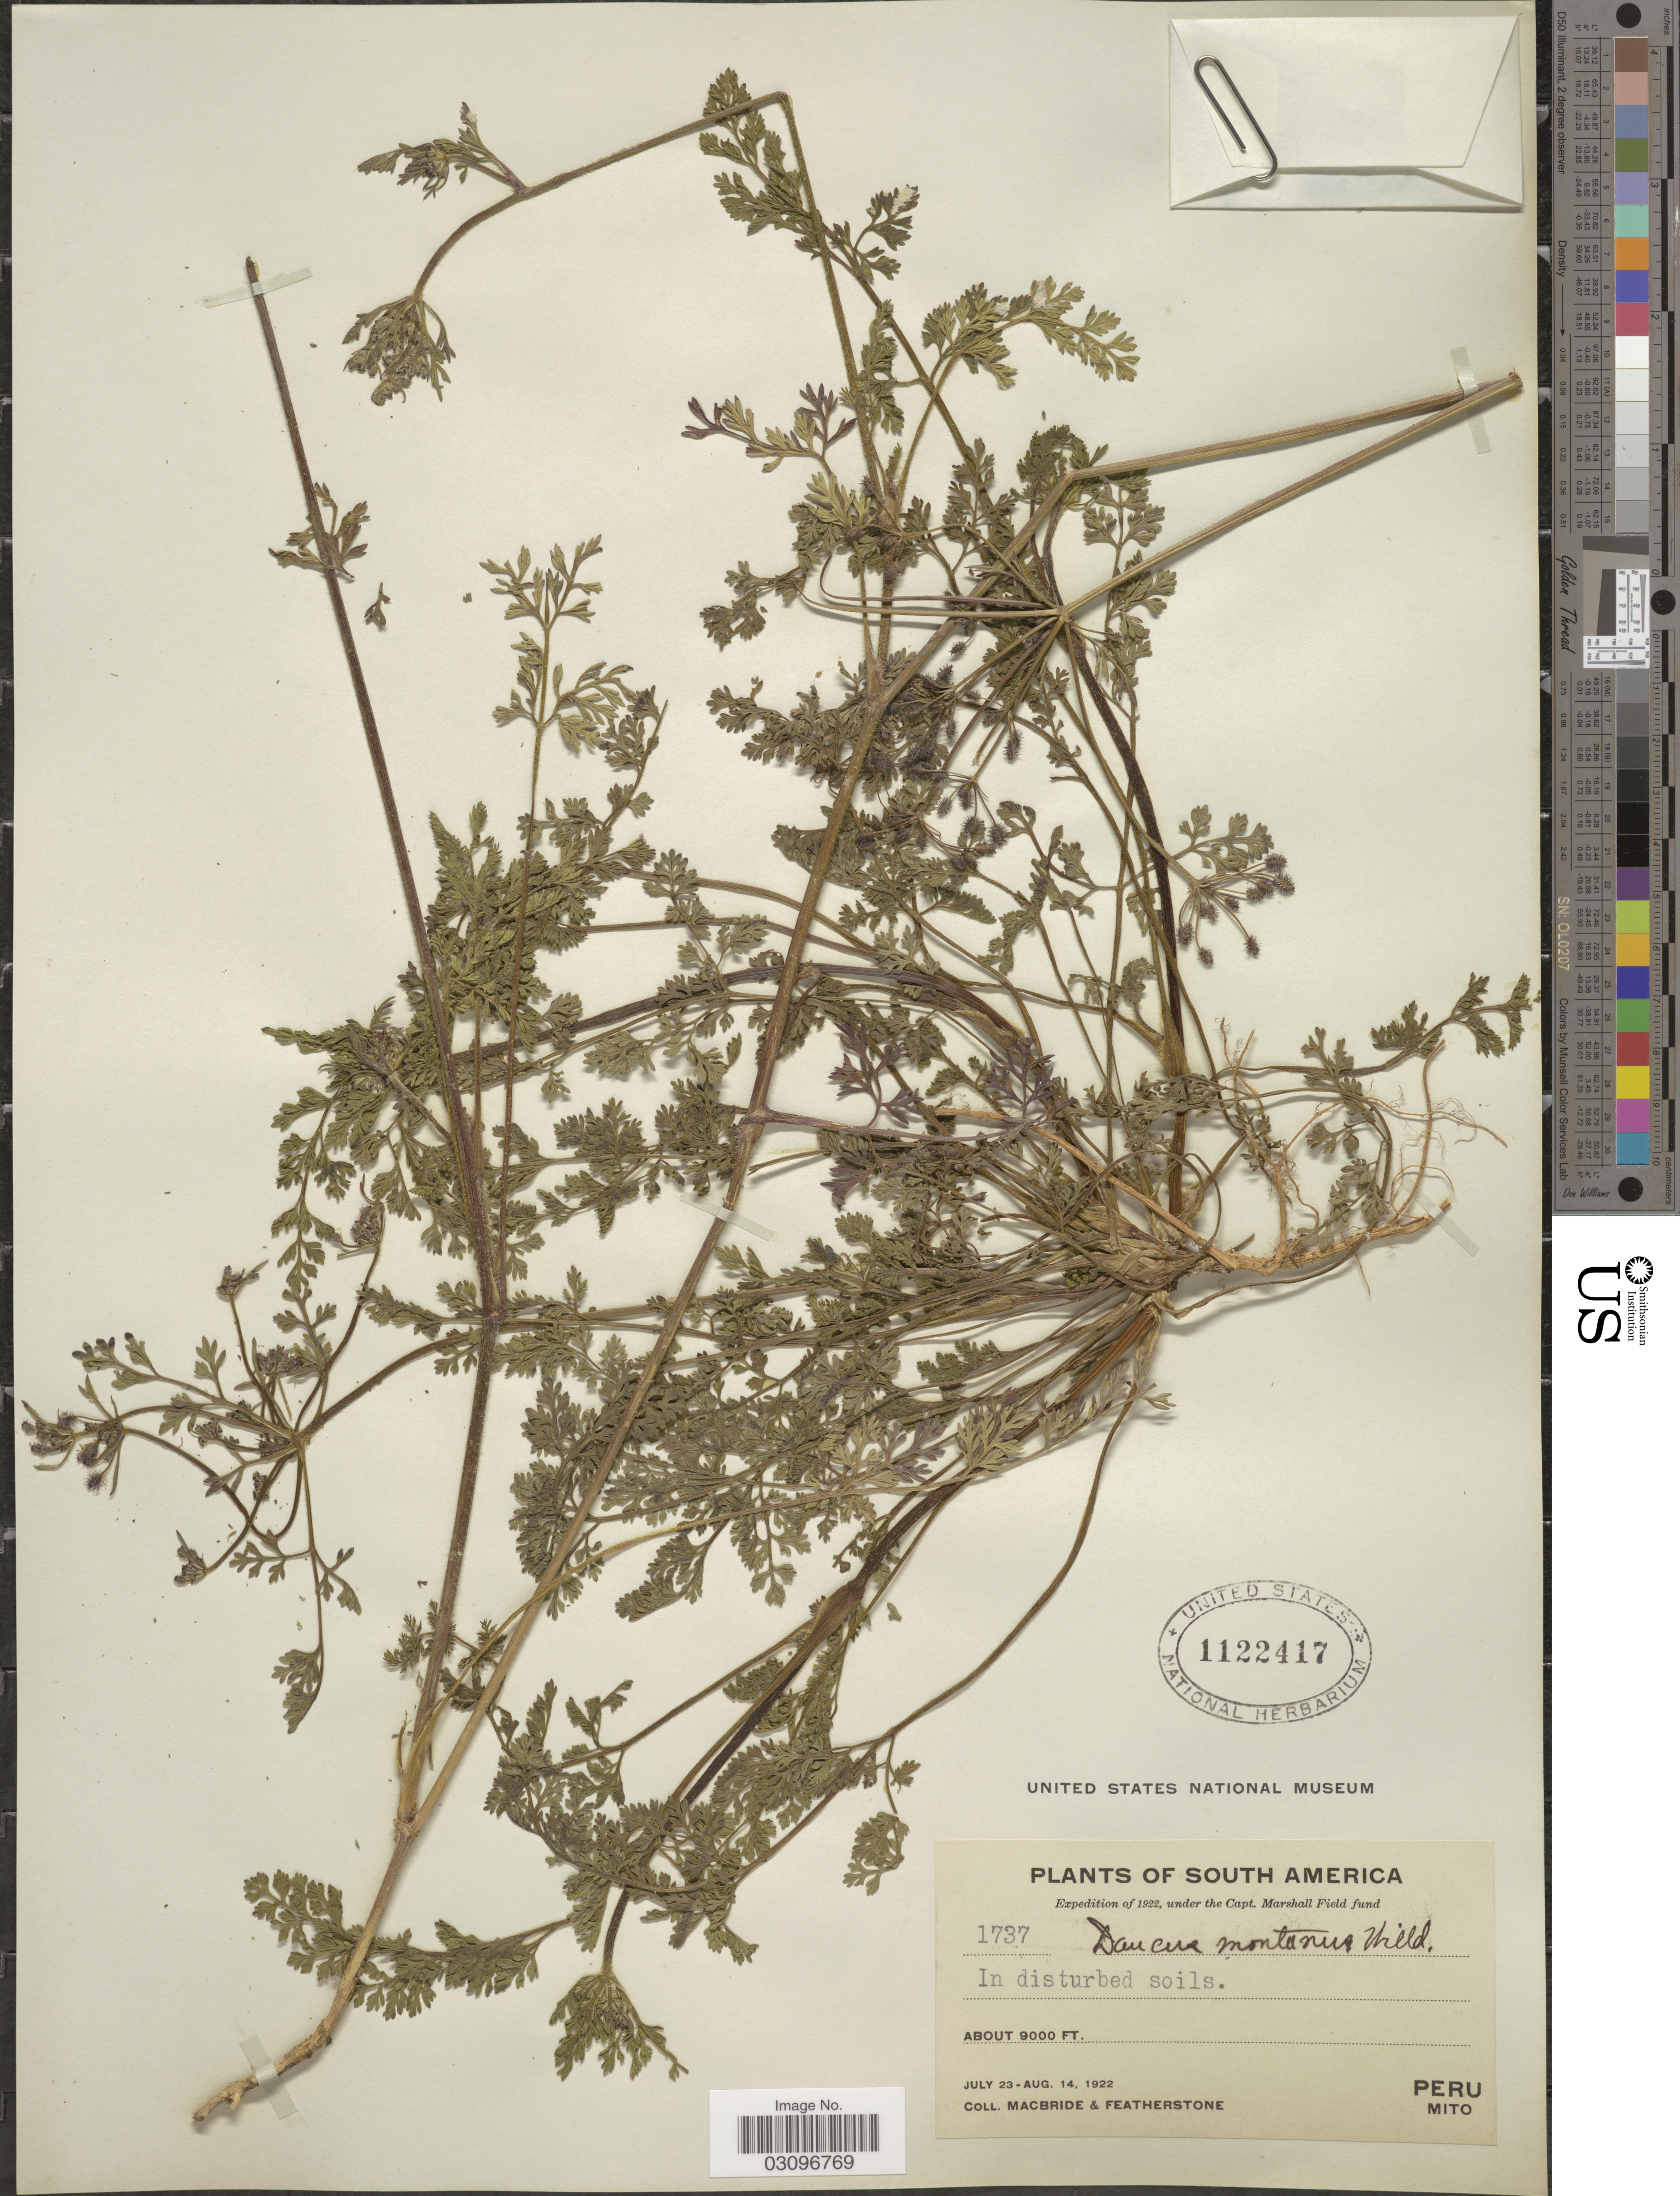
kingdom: Plantae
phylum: Tracheophyta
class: Magnoliopsida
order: Apiales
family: Apiaceae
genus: Daucus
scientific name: Daucus montanus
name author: Humb. & Bonpl. ex Spreng.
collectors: Macbride, -- & -. Featherstone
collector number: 1737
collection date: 1922-07-23/1922-08-14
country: Peru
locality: Mito.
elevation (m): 2743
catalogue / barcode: US 1122417